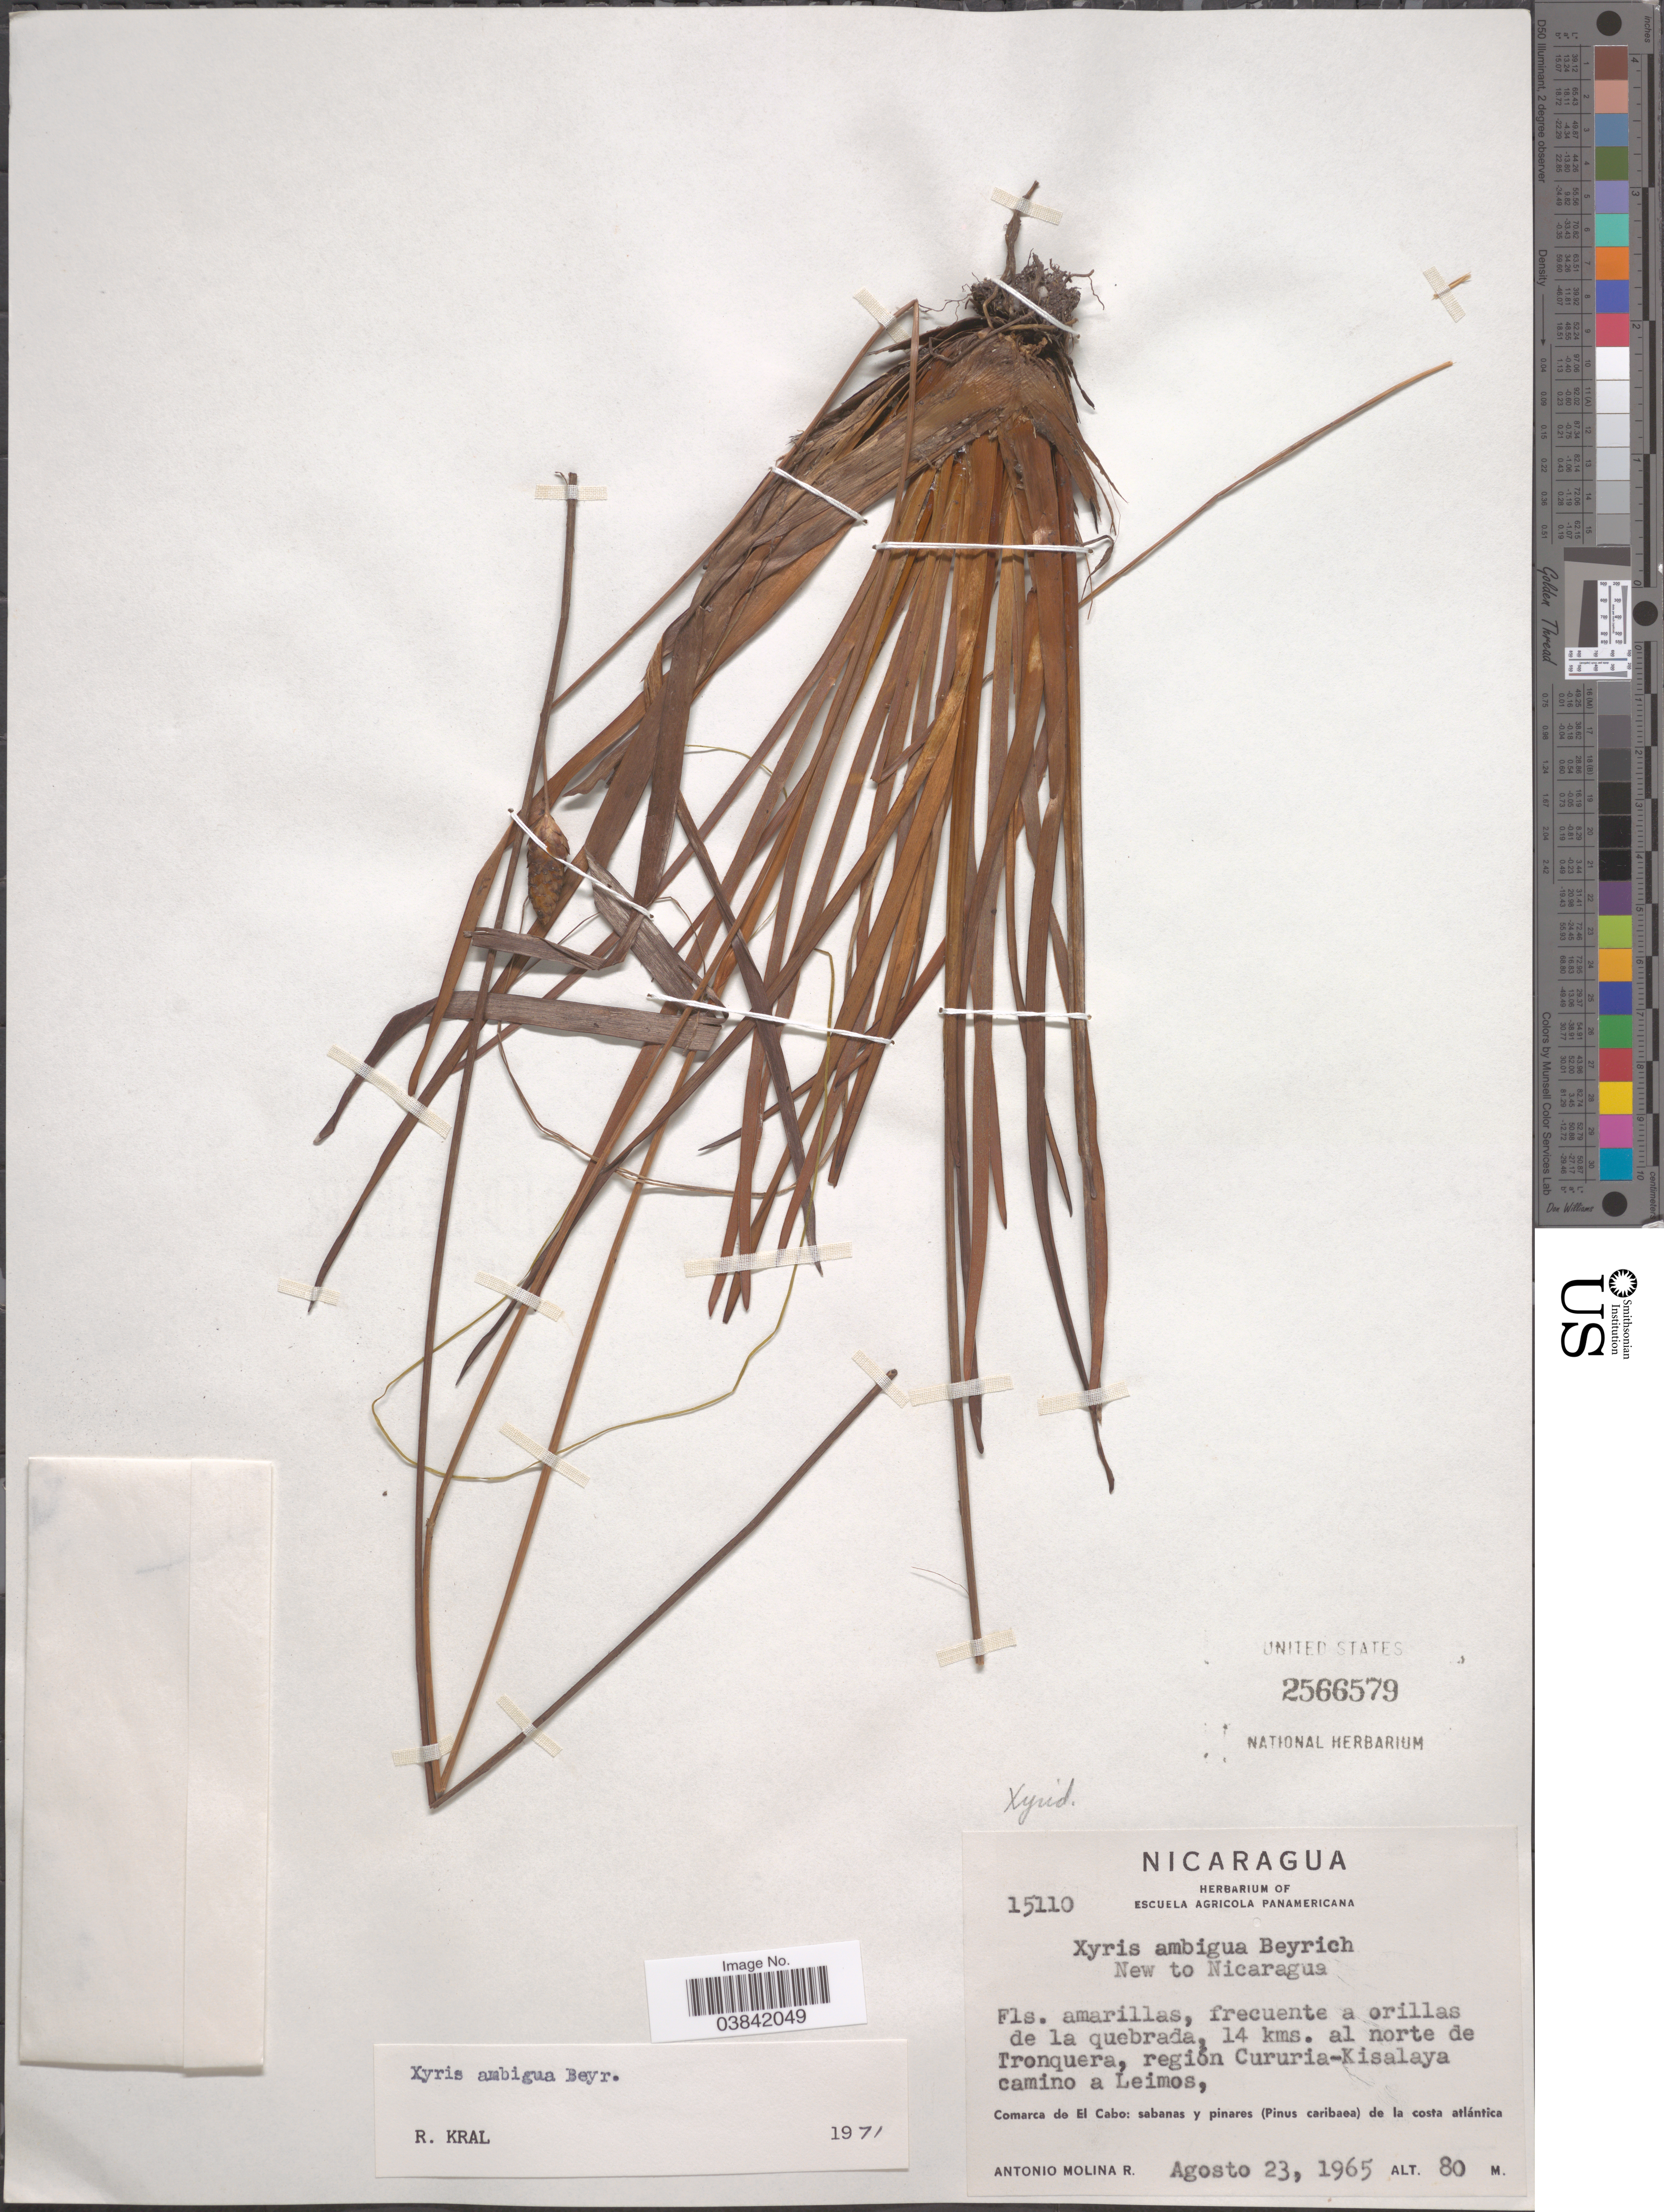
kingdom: Plantae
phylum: Tracheophyta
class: Liliopsida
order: Poales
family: Xyridaceae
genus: Xyris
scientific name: Xyris ambigua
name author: Beyr. ex Kunth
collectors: A. Molina R.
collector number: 15110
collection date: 1965-08-23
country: Nicaragua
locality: Orillas de la quebrada, 14 kms. al norte de Tronquera, región Cururia-Kisalaya camino a Leimos, Comarca de El Cabo: sabanas y pinares (Pinus caribaea) de la costa atlántica.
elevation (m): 80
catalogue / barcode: US 2566579